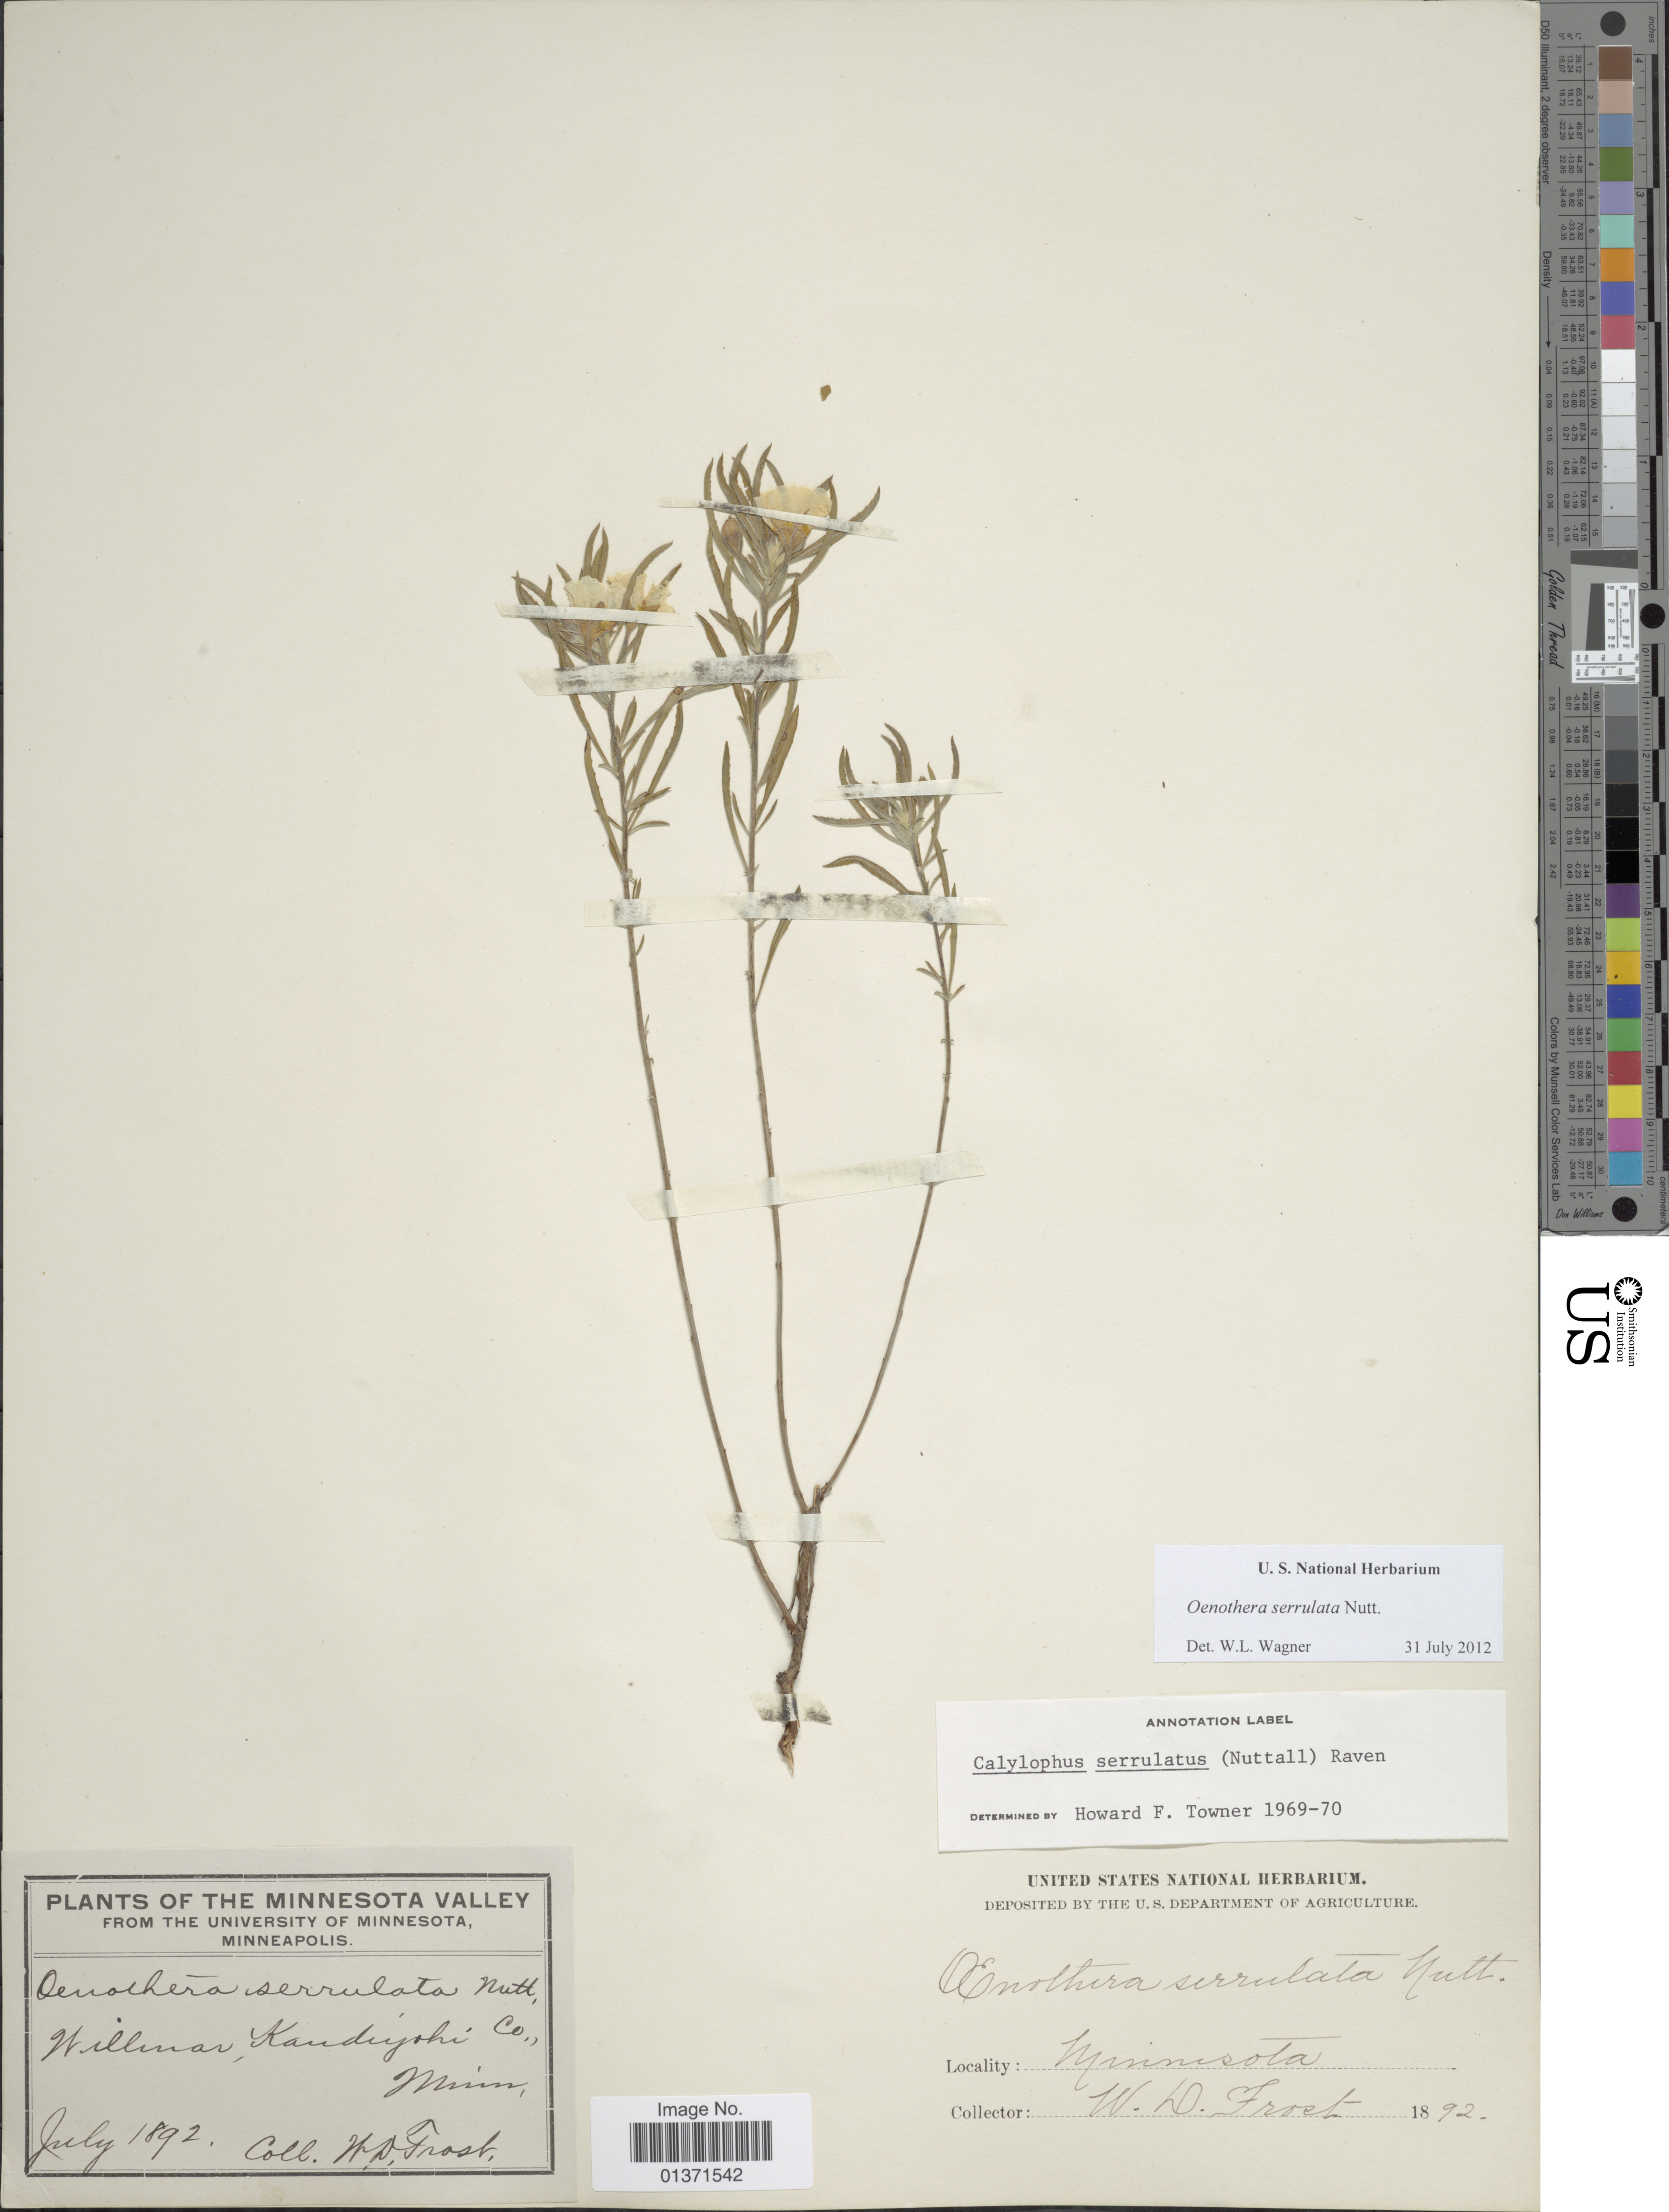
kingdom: Plantae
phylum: Tracheophyta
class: Magnoliopsida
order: Myrtales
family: Onagraceae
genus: Oenothera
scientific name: Oenothera serrulata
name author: Nutt.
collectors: W. Frost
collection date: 1892-07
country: United States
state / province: Minnesota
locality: Minnesota Valley, Willinar, Kandiyohi Co